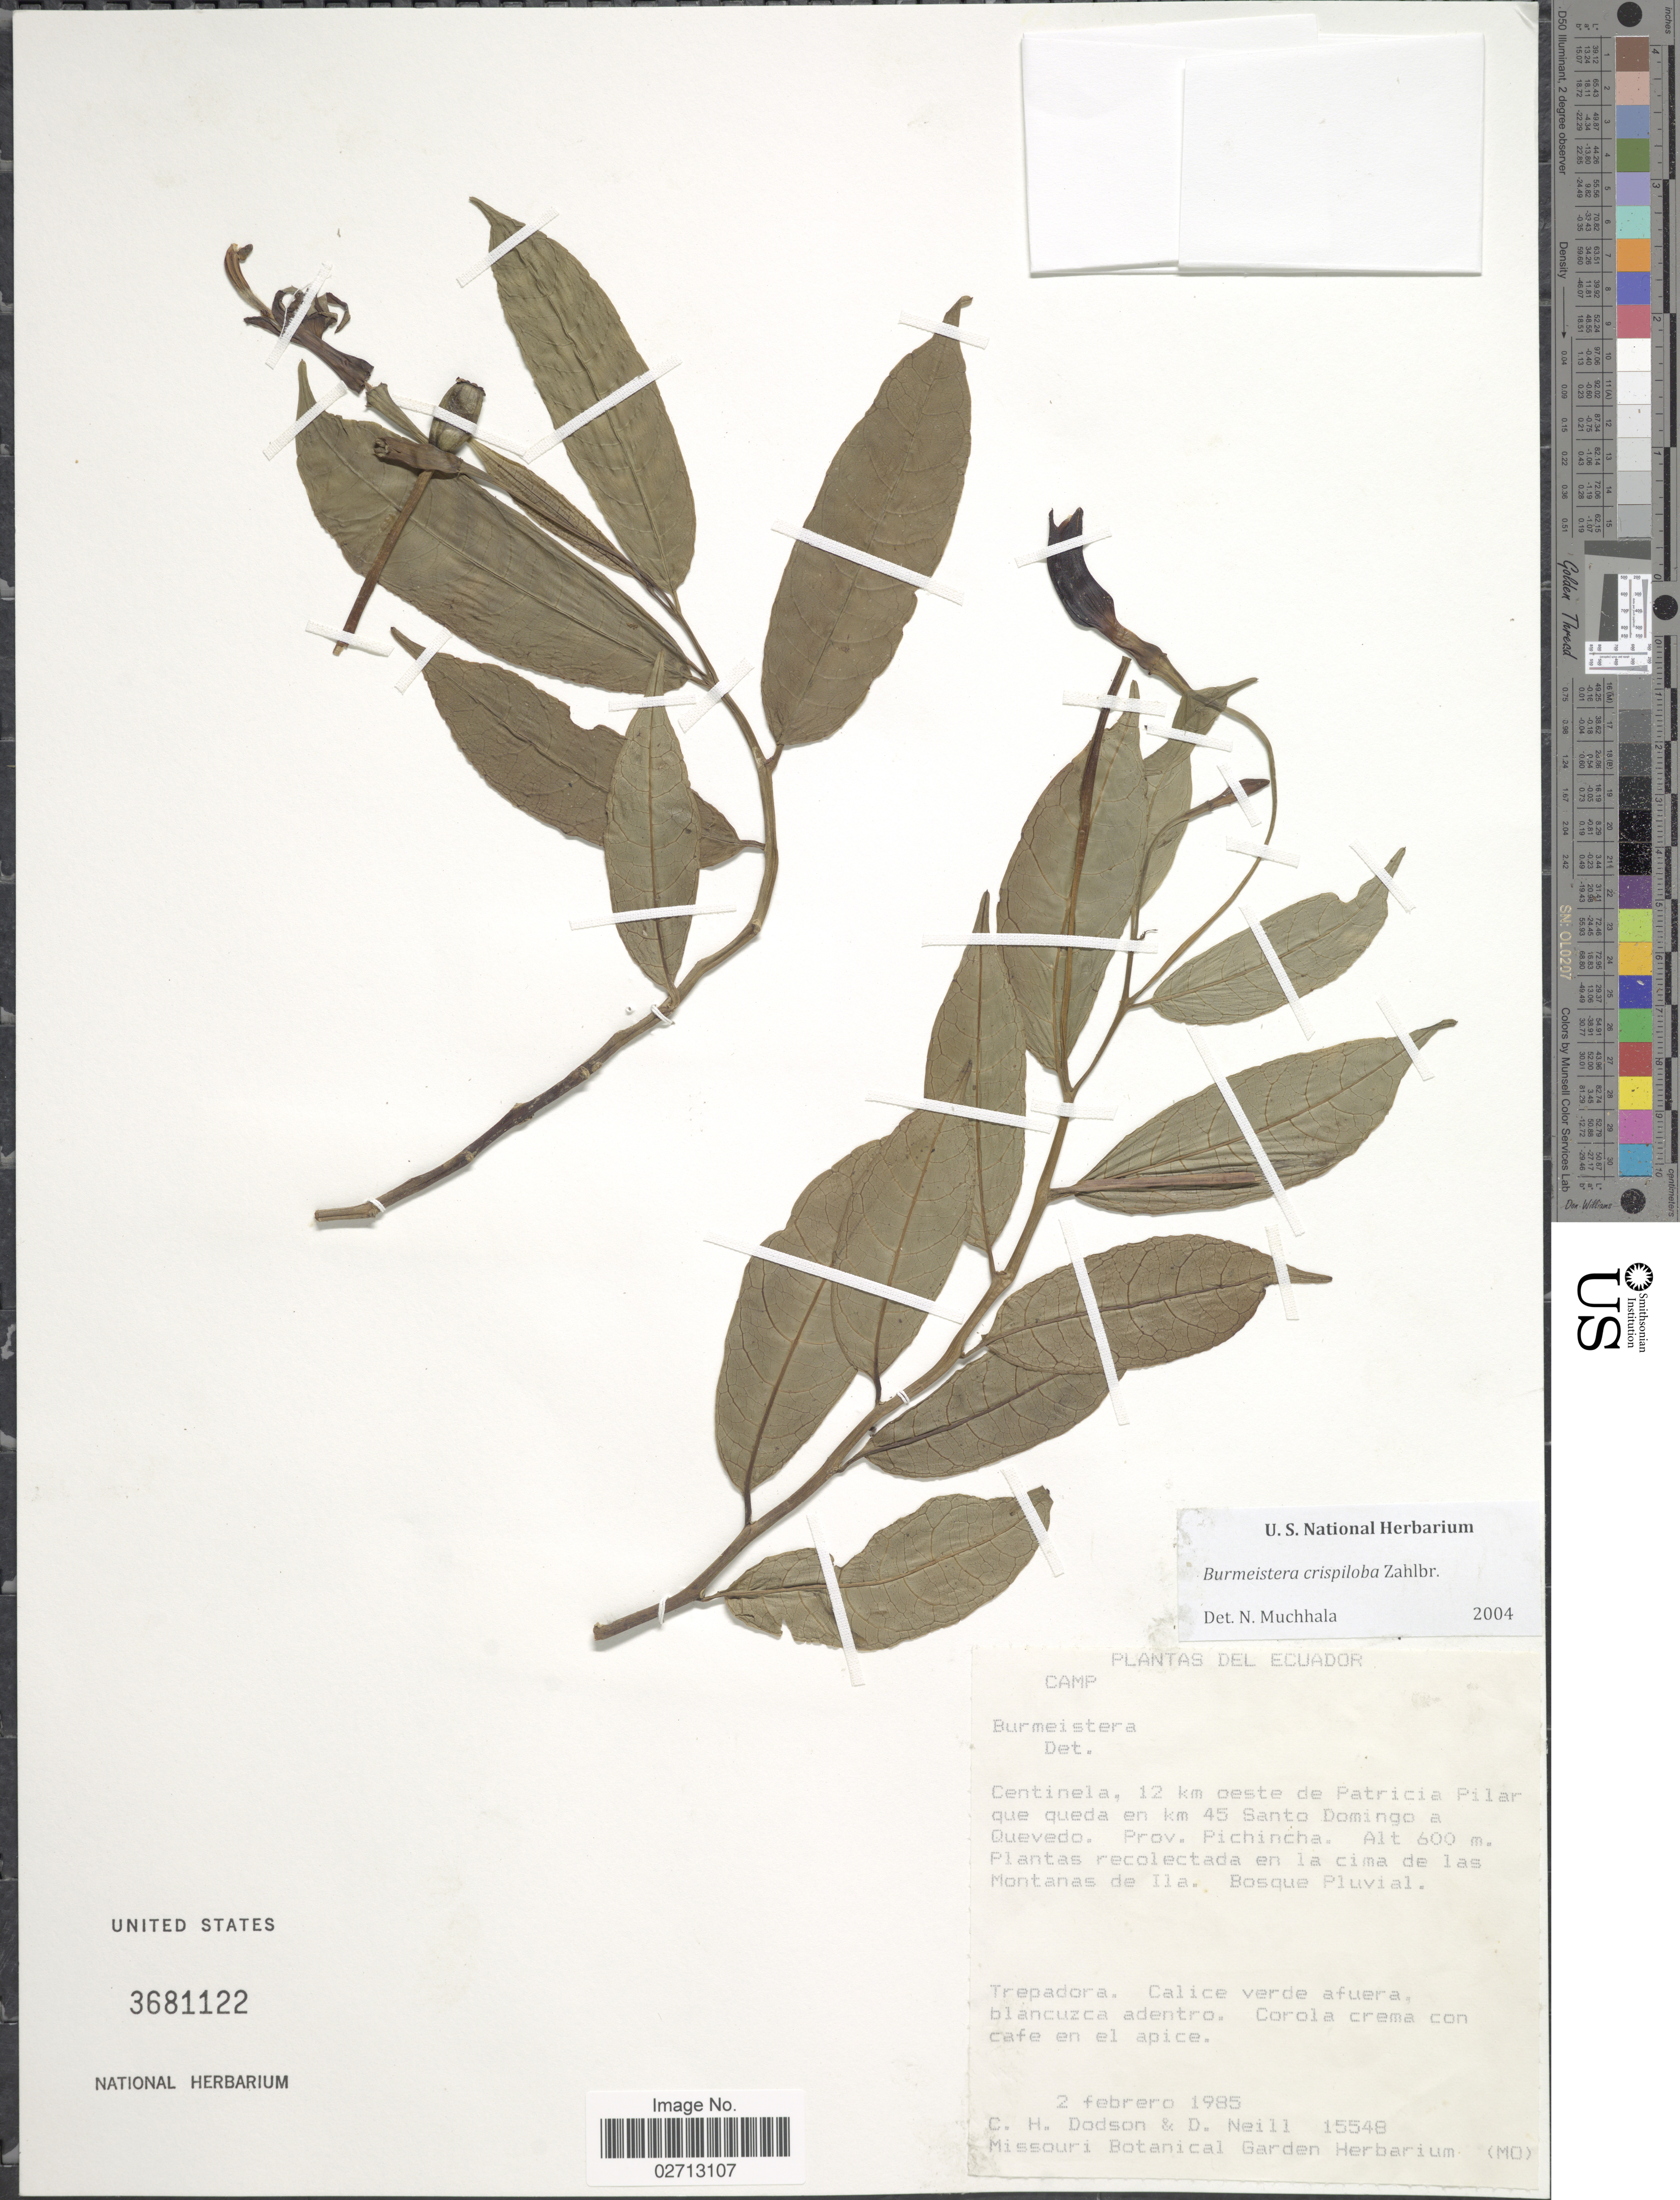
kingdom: Plantae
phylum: Tracheophyta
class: Magnoliopsida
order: Asterales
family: Campanulaceae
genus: Burmeistera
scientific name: Burmeistera crispiloba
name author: Zahlbr.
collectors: C. H. Dodson & D. Neill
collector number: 15548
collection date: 1985-02-02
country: Ecuador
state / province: Pichincha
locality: Centinela, 12 km oeste de Patricia Pilar que queda en km 45 Santo Domingo a Quevedo.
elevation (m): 600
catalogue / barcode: US 3681122